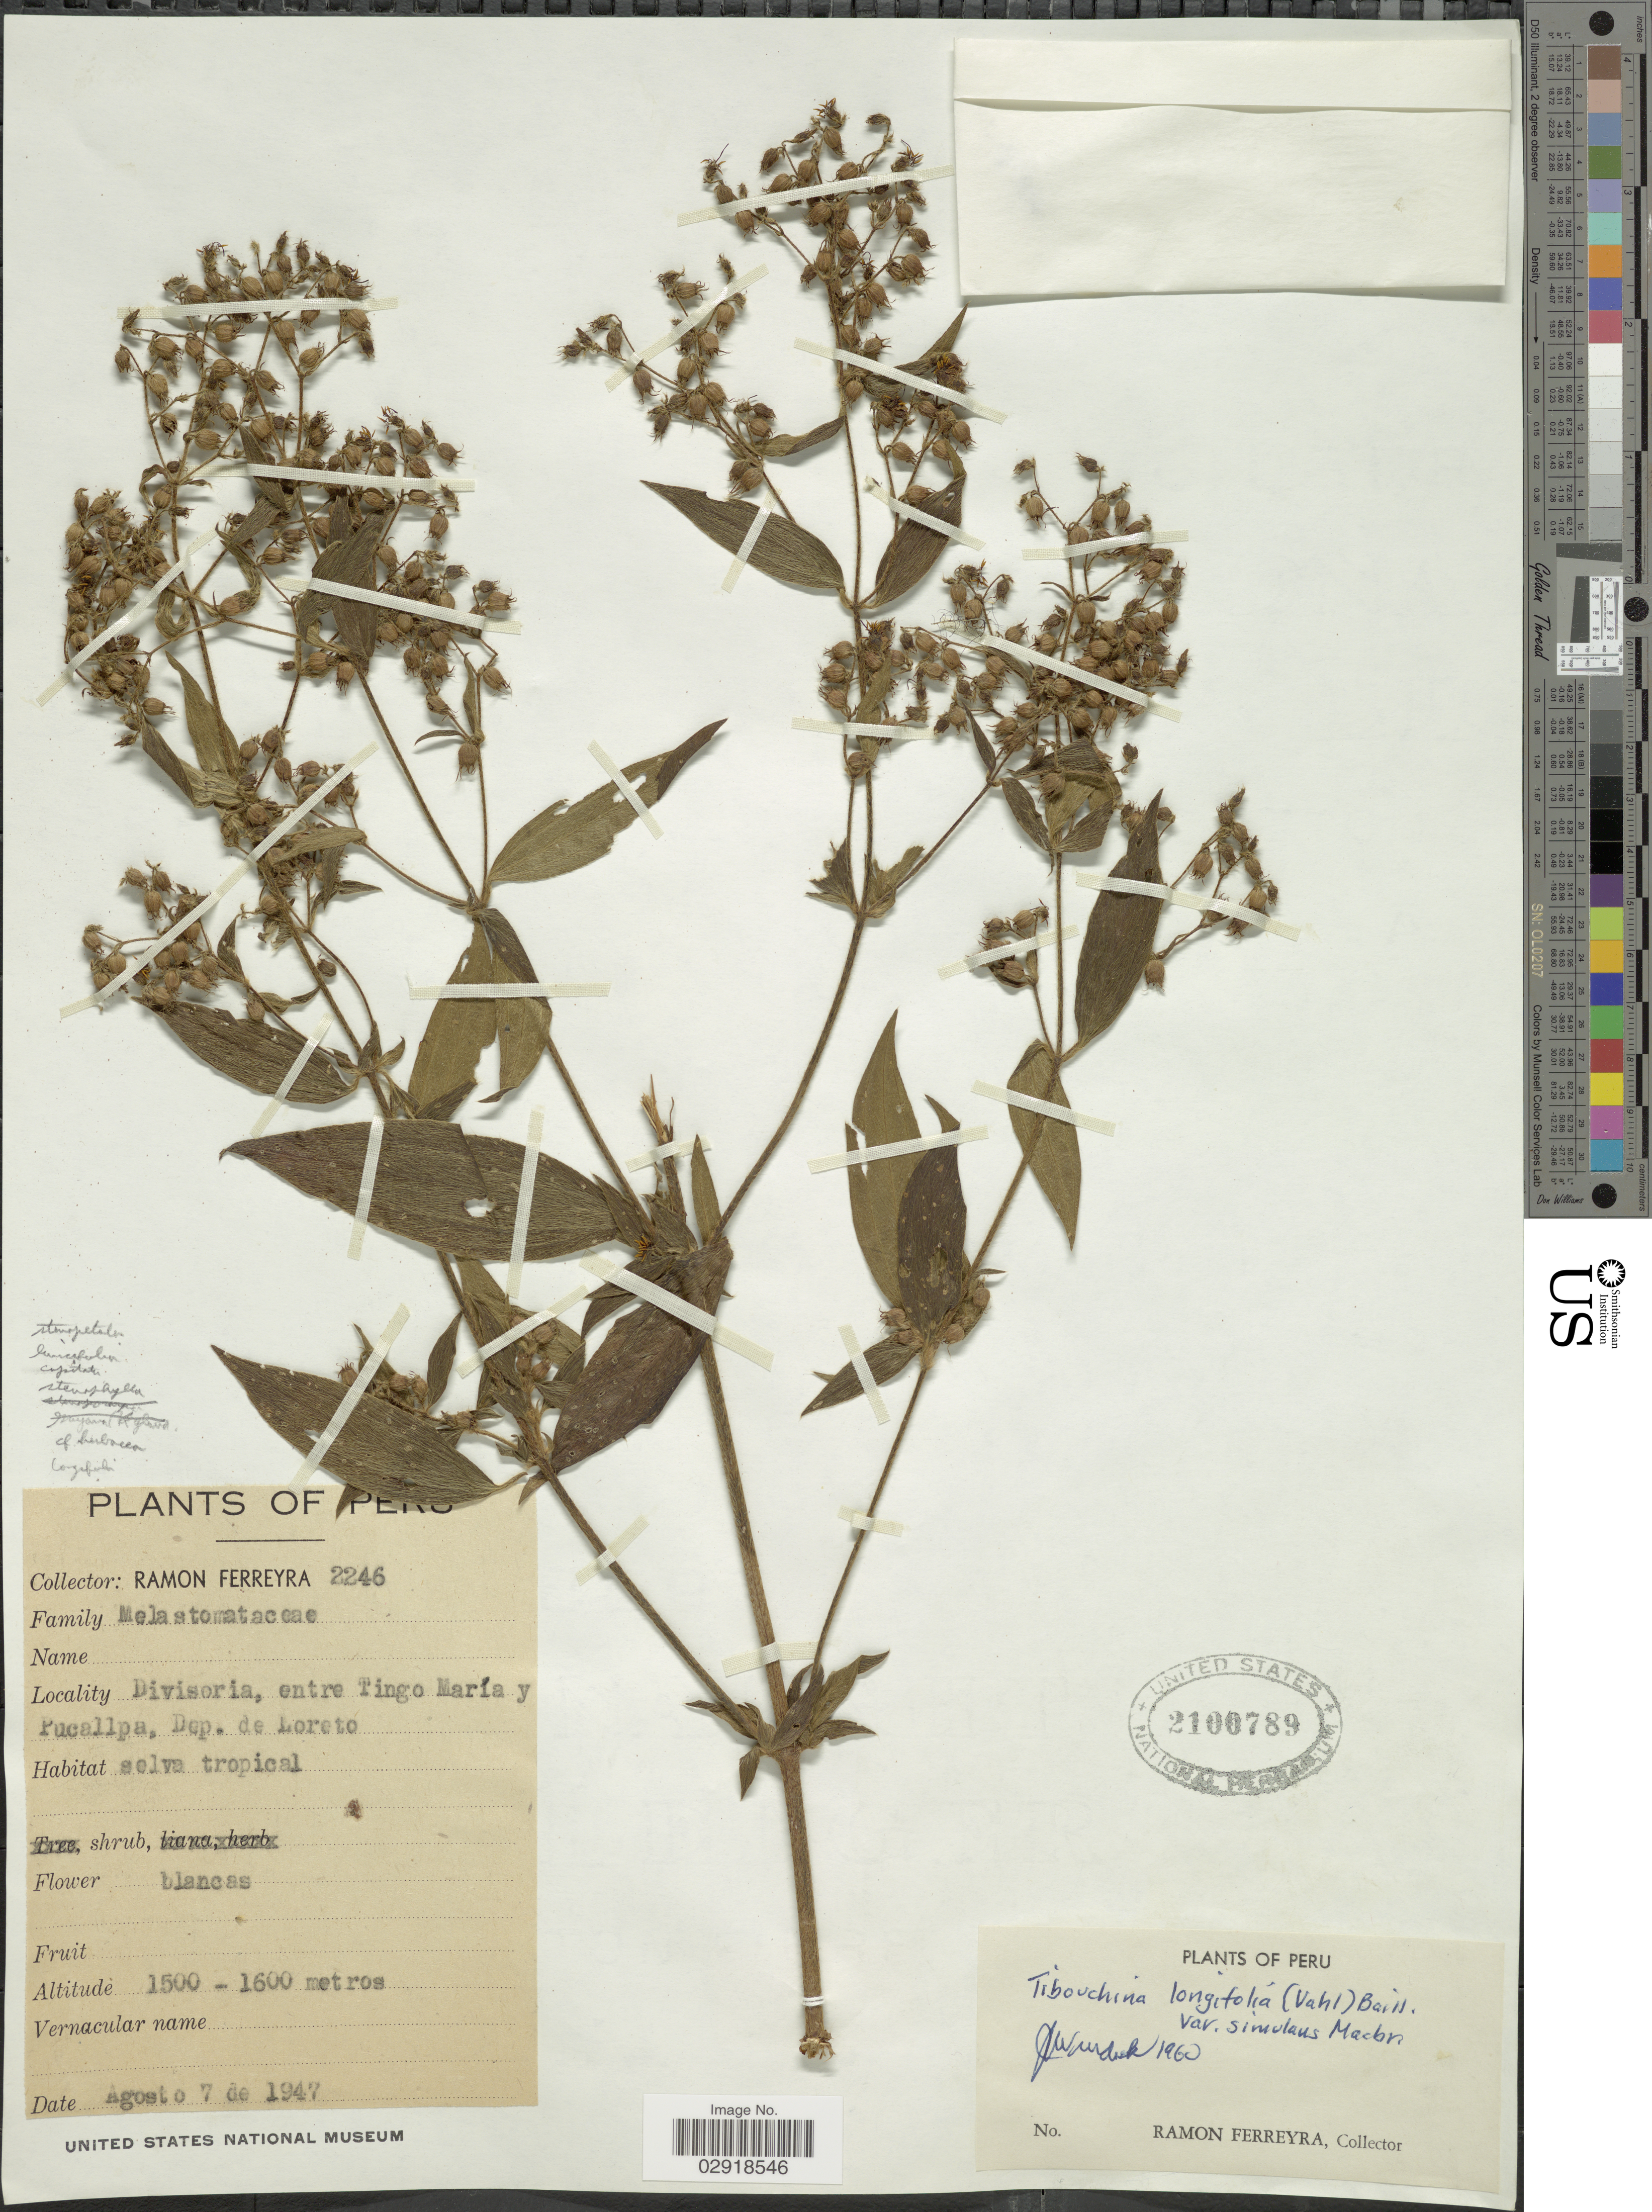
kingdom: Plantae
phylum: Tracheophyta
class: Magnoliopsida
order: Myrtales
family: Melastomataceae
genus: Chaetogastra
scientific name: Chaetogastra longifolia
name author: (Vahl) DC.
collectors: R. A. Ferreyra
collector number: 2246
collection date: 1947-08-07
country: Peru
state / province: Loreto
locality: Divisoria, entre Tingo María y Pucallpa, Dep. de Loreto.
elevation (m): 1500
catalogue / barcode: US 2100789